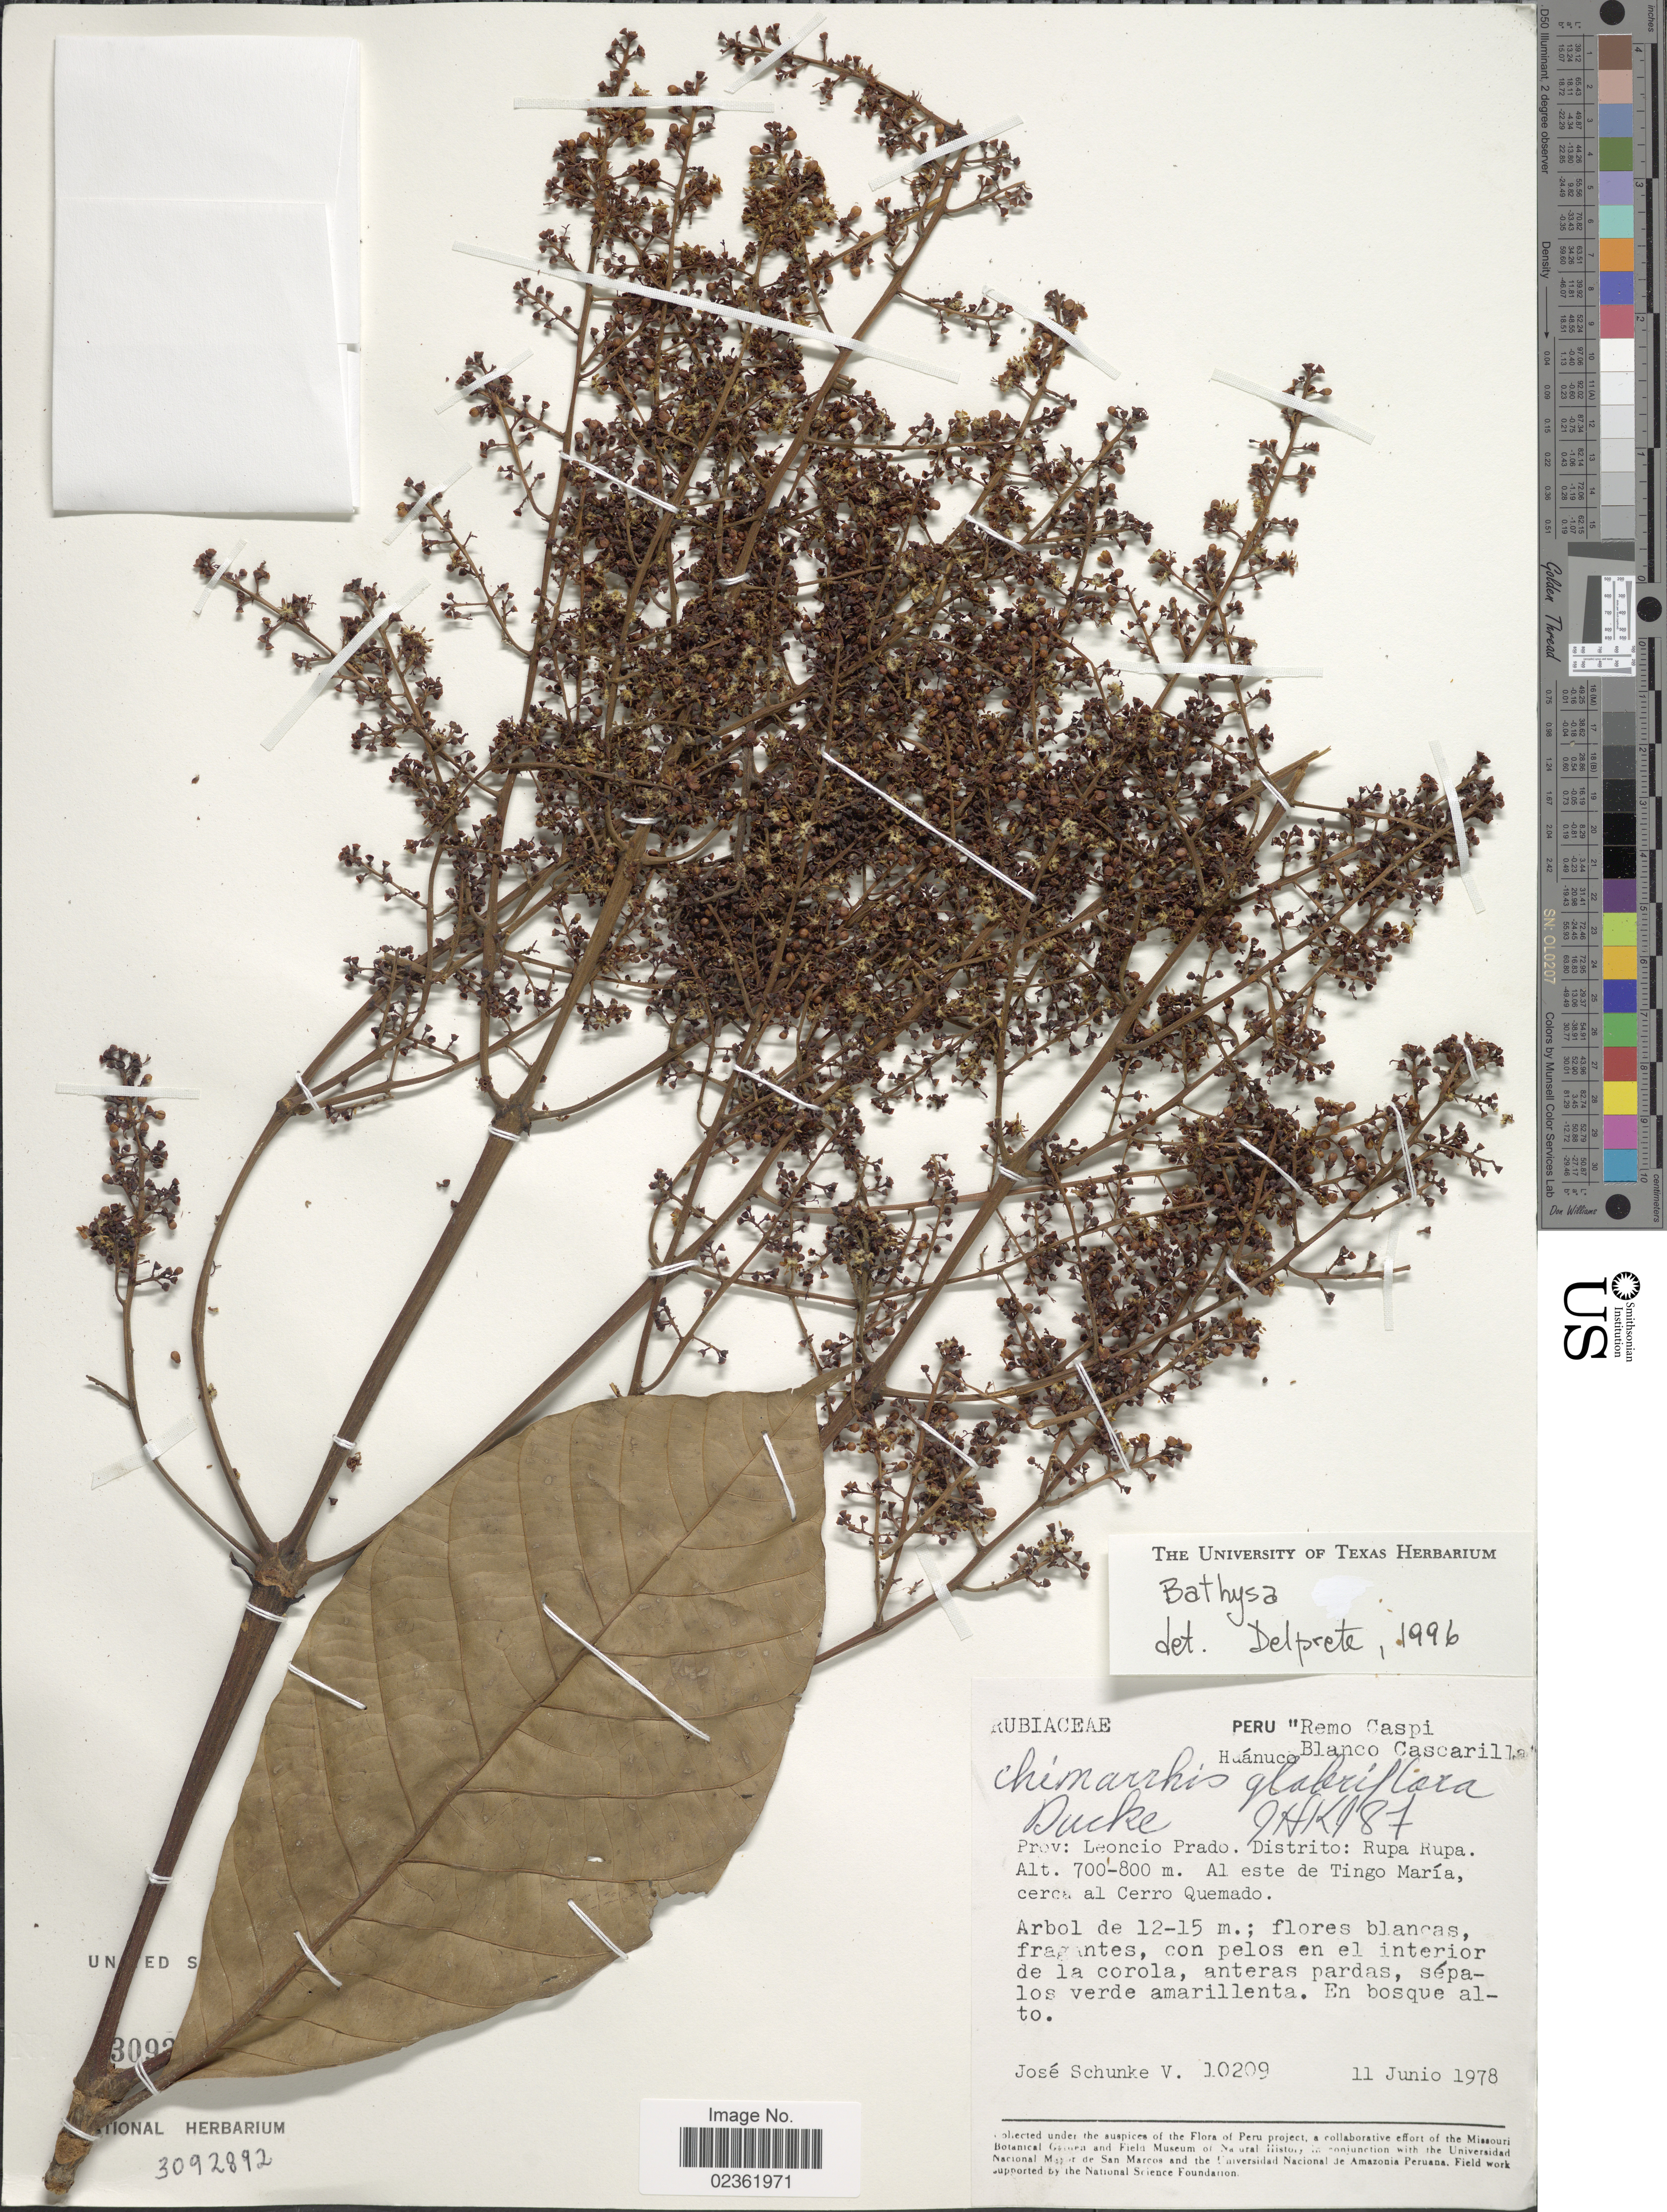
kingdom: Plantae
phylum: Tracheophyta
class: Magnoliopsida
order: Gentianales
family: Rubiaceae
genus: Bathysa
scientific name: Bathysa sp.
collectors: J. Schunke Vigo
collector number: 10209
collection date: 1978-06-11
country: Peru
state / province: Huánuco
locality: Prov: Leoncio Prado, Distrito: Rupa Rupa, al este de Tingo Maria, cerca al Cerro Quemado.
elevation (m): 700